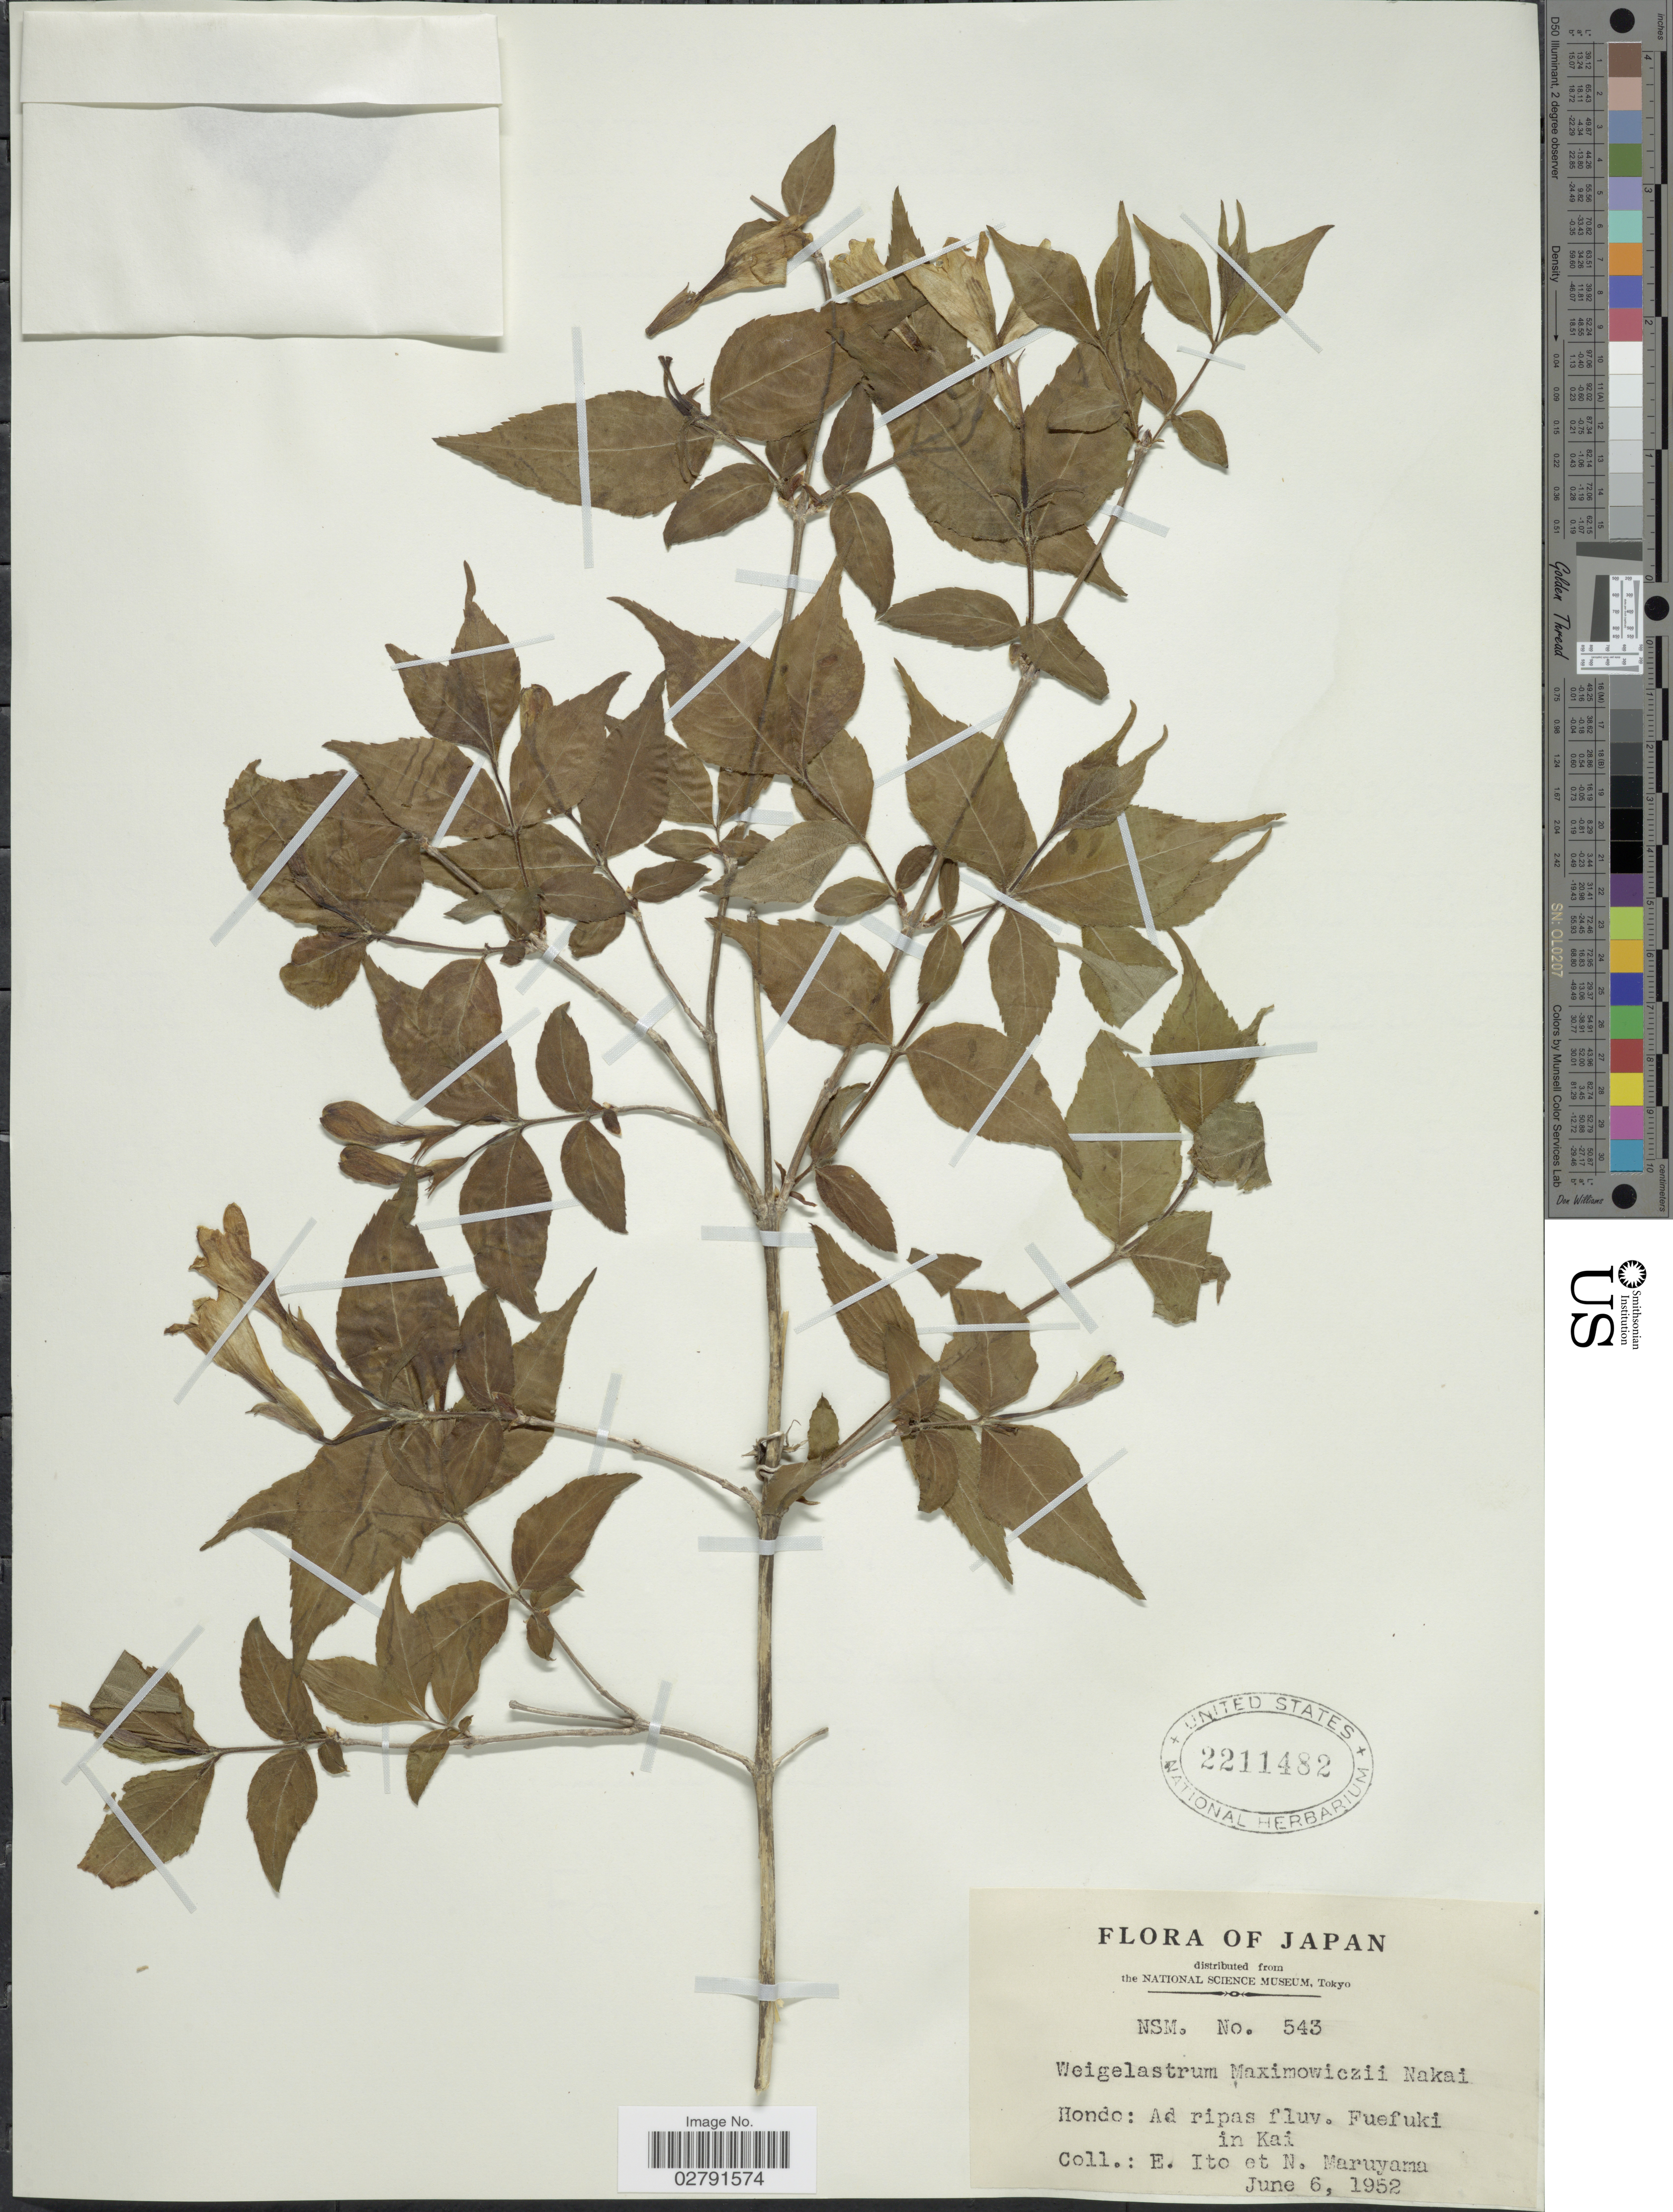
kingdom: Plantae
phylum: Tracheophyta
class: Magnoliopsida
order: Dipsacales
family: Caprifoliaceae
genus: Diervilla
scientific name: Diervilla maximowiczii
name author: (S. Moore) Makino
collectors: E. Ito & N. Maruyama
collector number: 543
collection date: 1952-06-06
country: Japan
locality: Hondo: Ad ripas fluv. Fuefuki in Kai.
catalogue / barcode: US 2211482